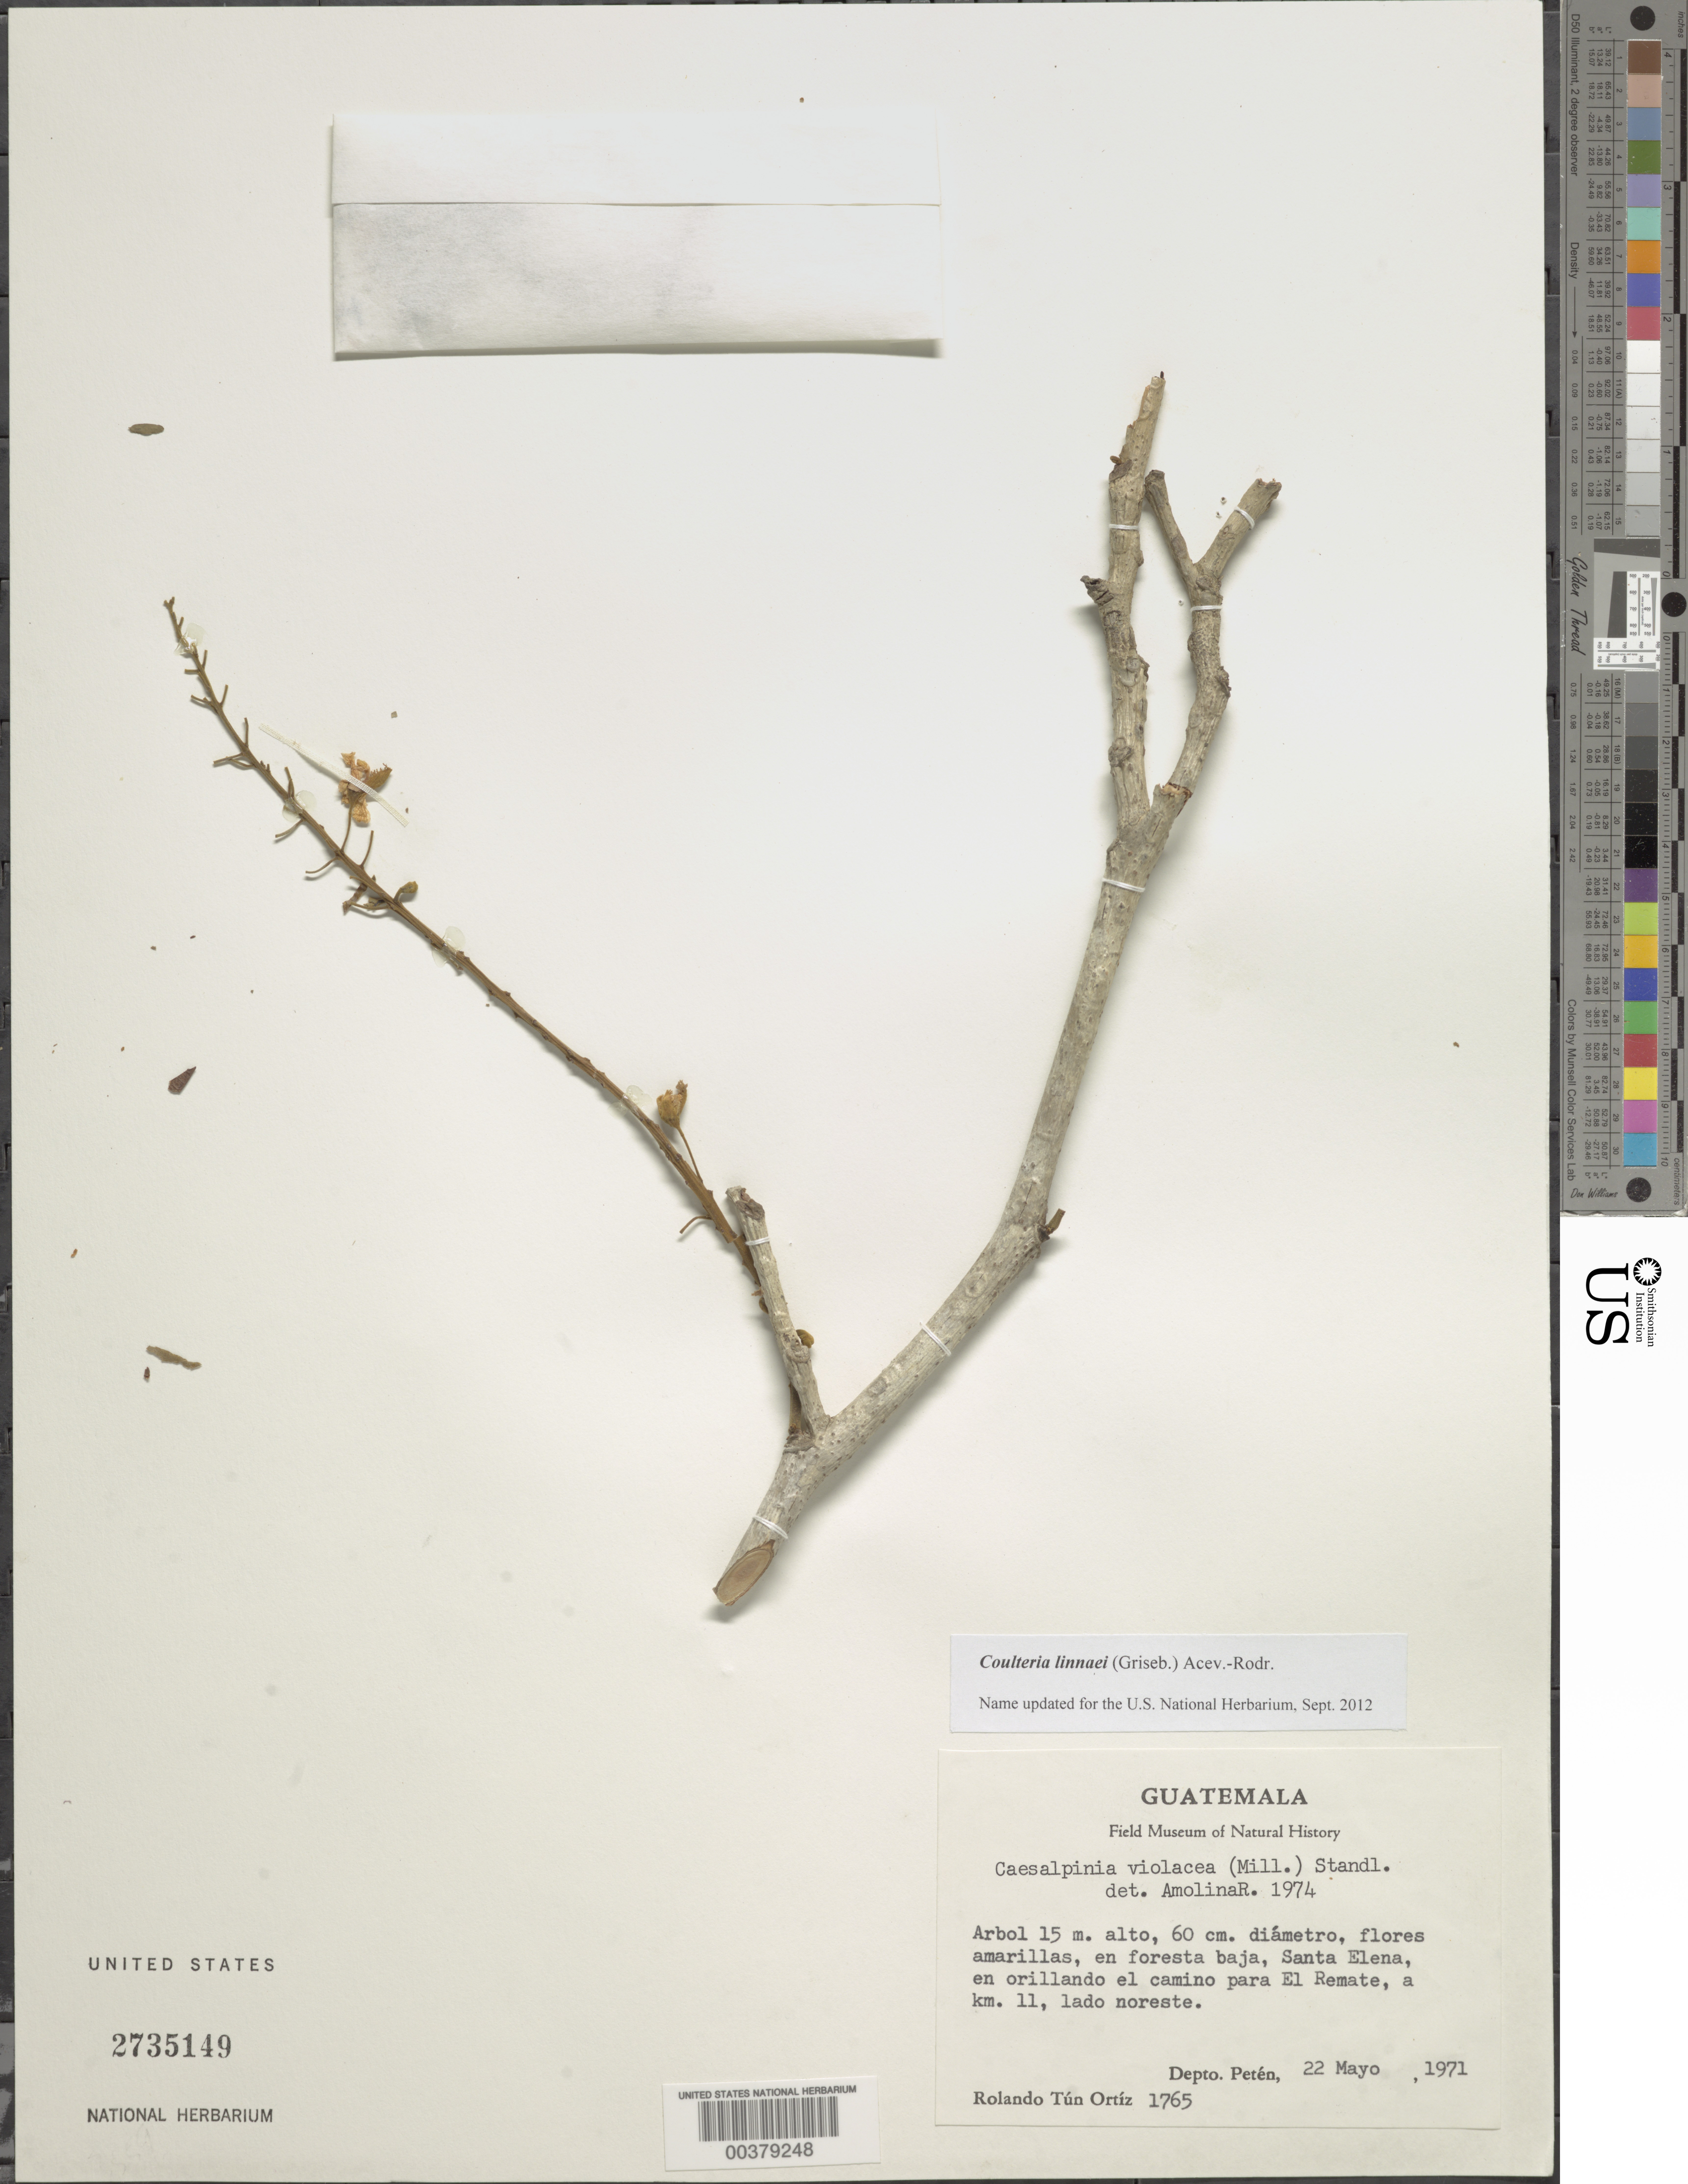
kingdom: Plantae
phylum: Tracheophyta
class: Magnoliopsida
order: Fabales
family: Fabaceae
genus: Coulteria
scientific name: Coulteria linnaei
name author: (Griseb.) Acev.-Rodr.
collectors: R. Tún Ortiz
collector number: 1765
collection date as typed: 22 May 1971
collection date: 1971-05-22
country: Guatemala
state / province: El Petén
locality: Santa Elena en orillando el camino para El Remate, a km 11, lado noreste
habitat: En foresta baja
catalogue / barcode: US 2735149